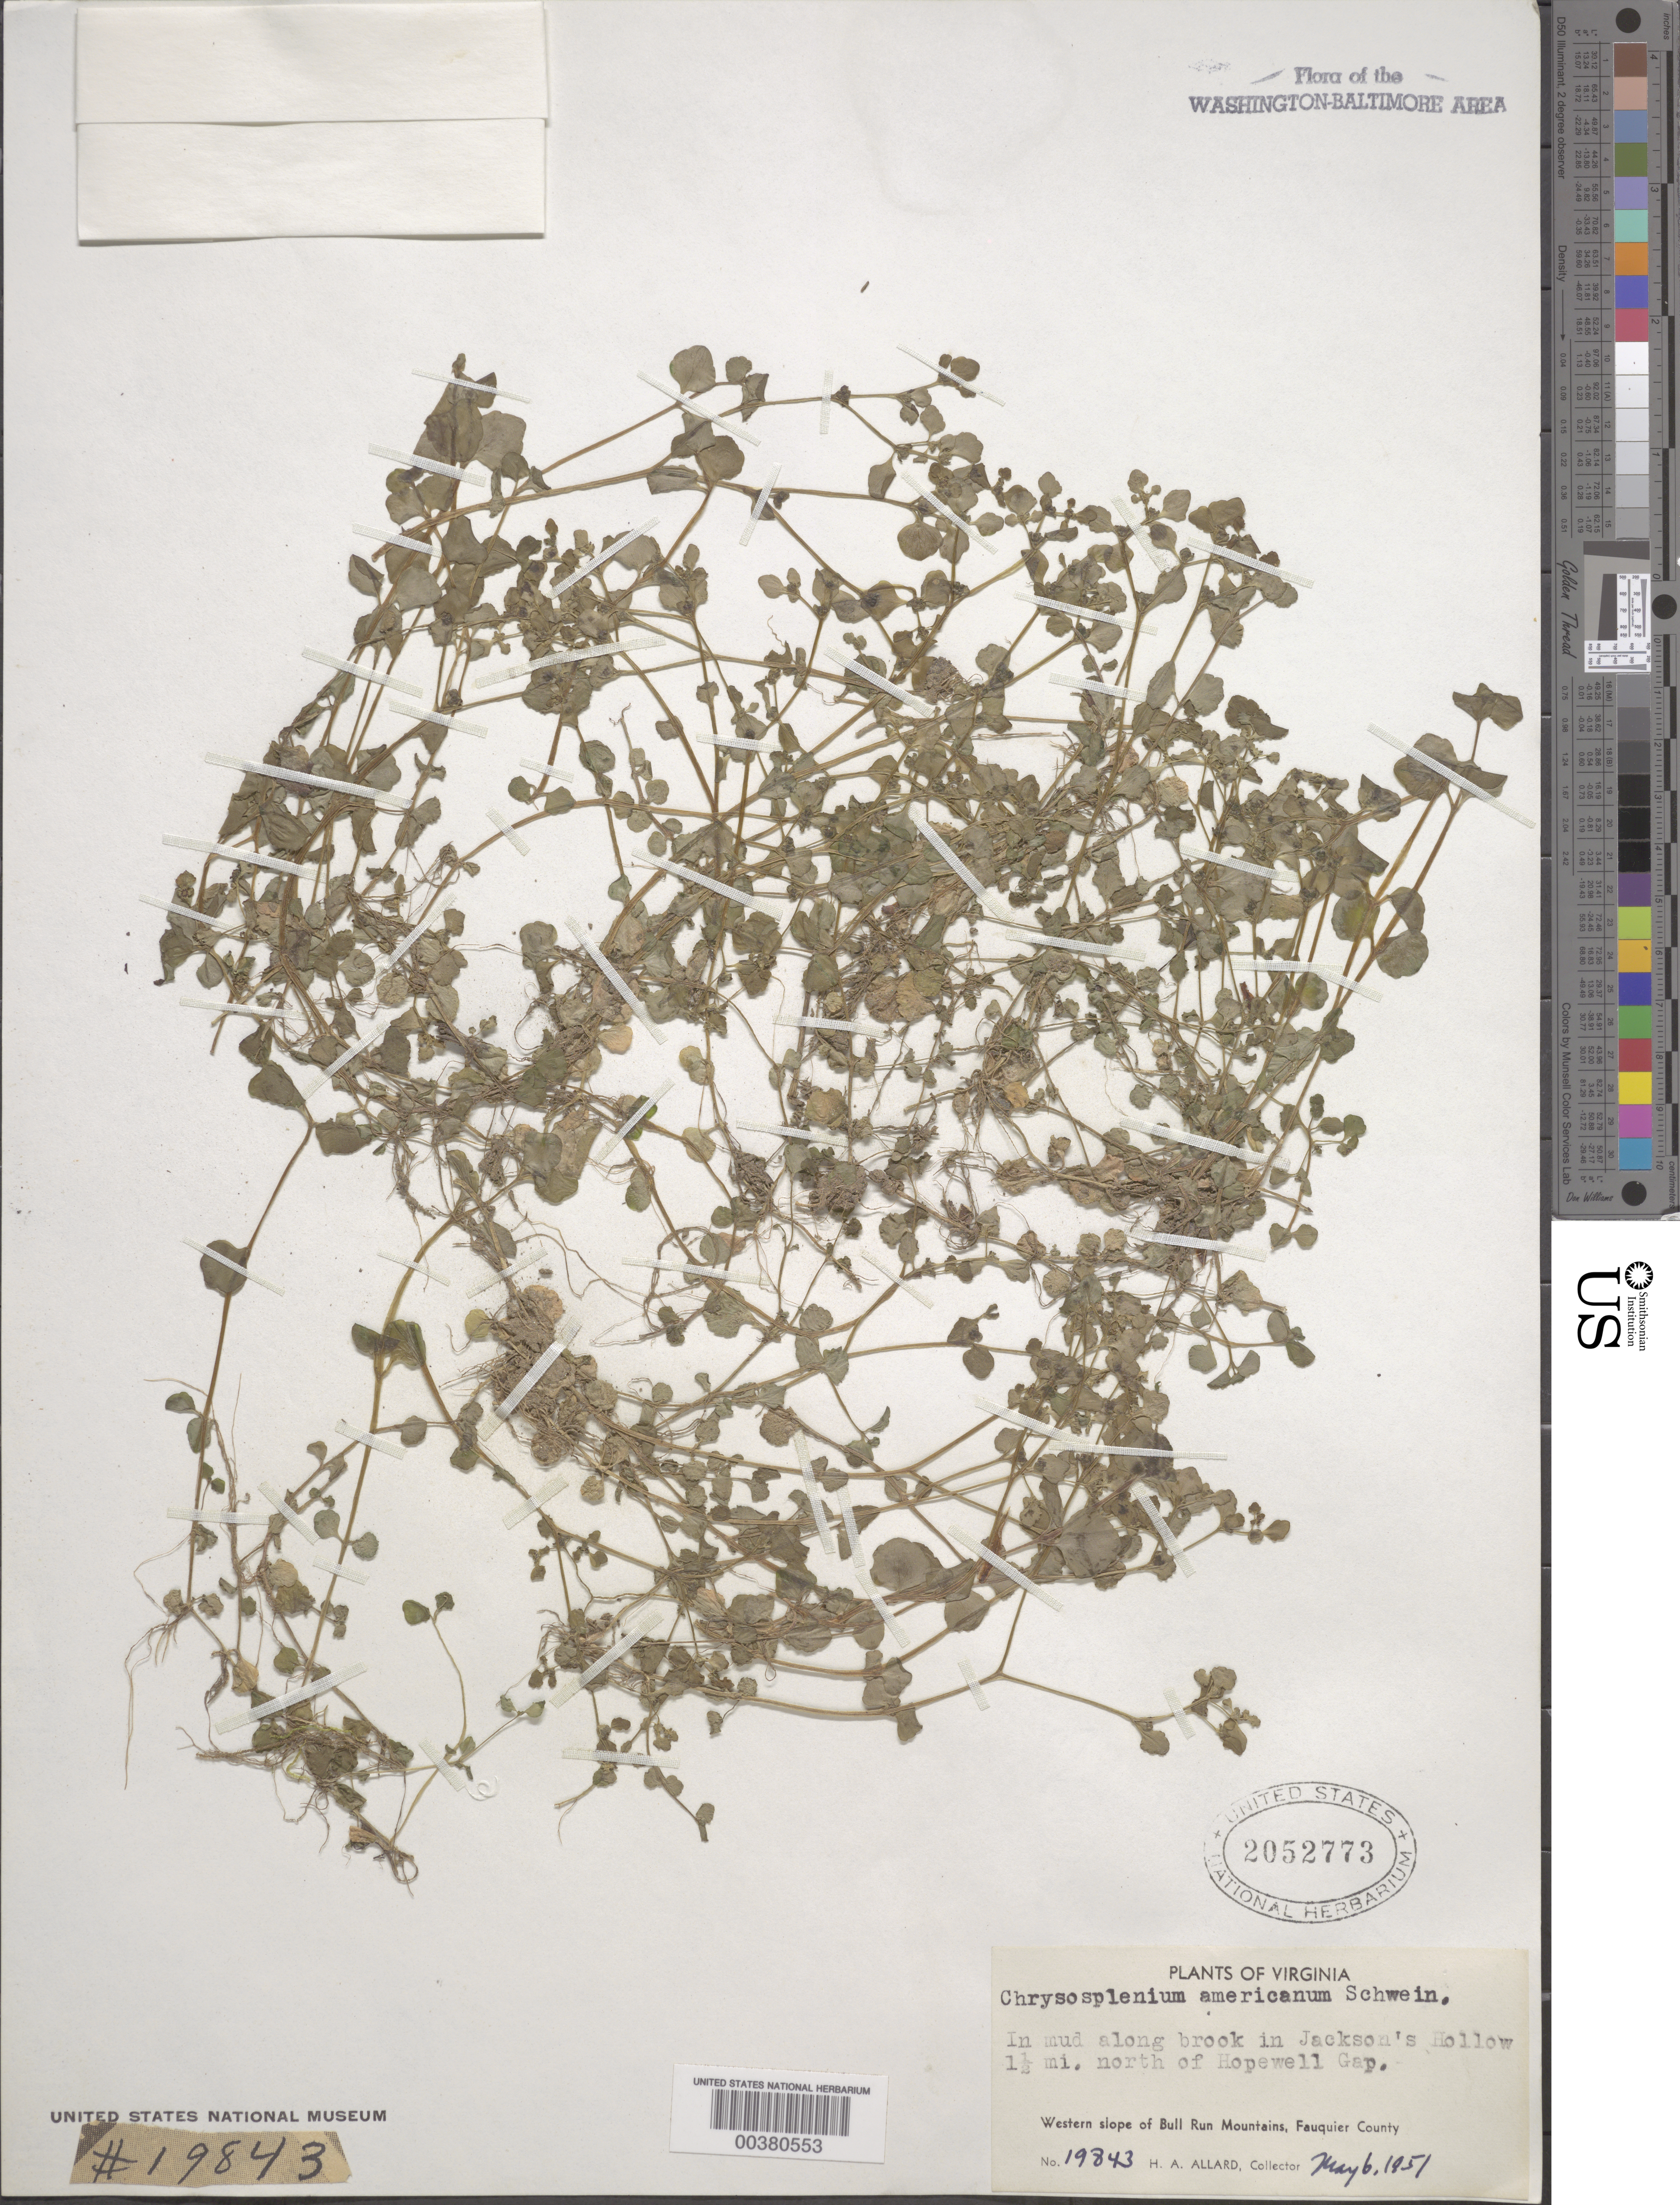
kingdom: Plantae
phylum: Tracheophyta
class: Magnoliopsida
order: Saxifragales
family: Saxifragaceae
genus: Chrysosplenium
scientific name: Chrysosplenium americanum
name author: Schwein.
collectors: H. A. Allard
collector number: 19843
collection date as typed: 06 May 1951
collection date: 1951-05-06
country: United States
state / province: Virginia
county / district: Prince William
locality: Jacksons Hollow, north of Hopewell Gap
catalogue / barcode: US 2052773